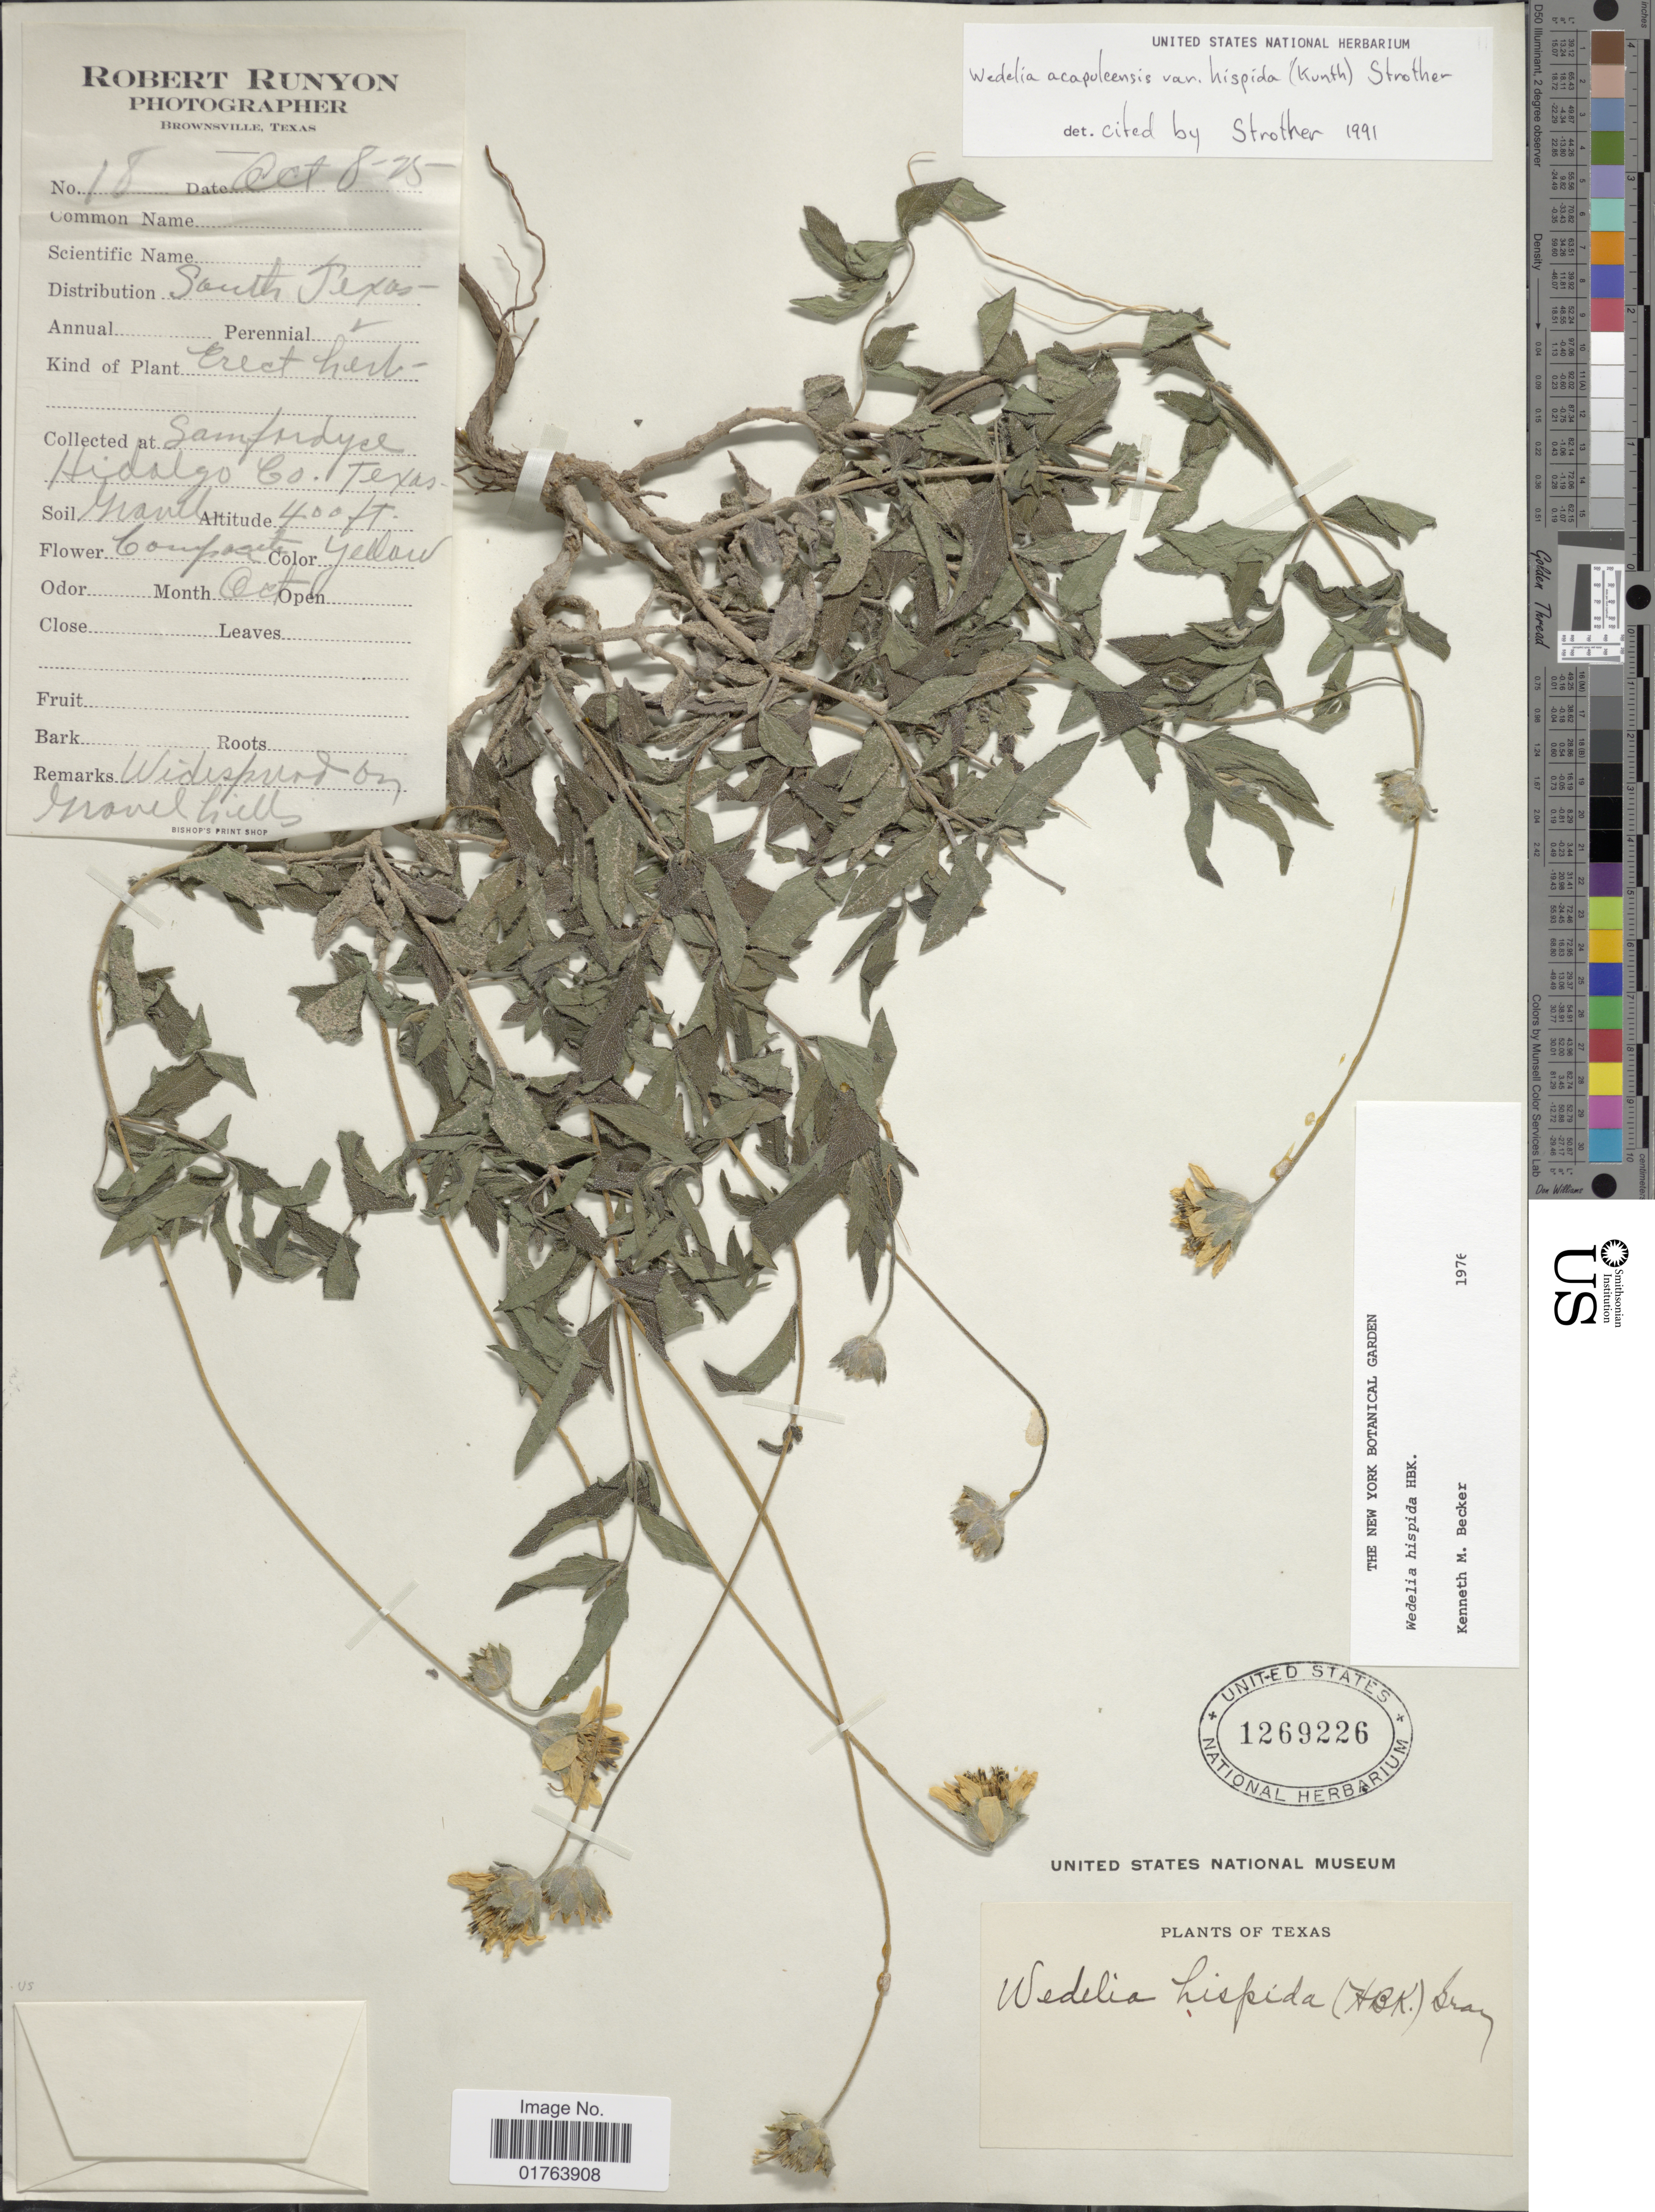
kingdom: Plantae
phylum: Tracheophyta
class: Magnoliopsida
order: Asterales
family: Asteraceae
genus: Wedelia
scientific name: Wedelia acapulcensis var. hispida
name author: (Kunth) Strother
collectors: R. Runyon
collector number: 18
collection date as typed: Transcribed d/m/y: 8/10/25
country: United States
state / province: Texas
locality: South Texas, San Fordyce, Hidalgo Co.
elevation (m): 122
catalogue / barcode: US 1269226